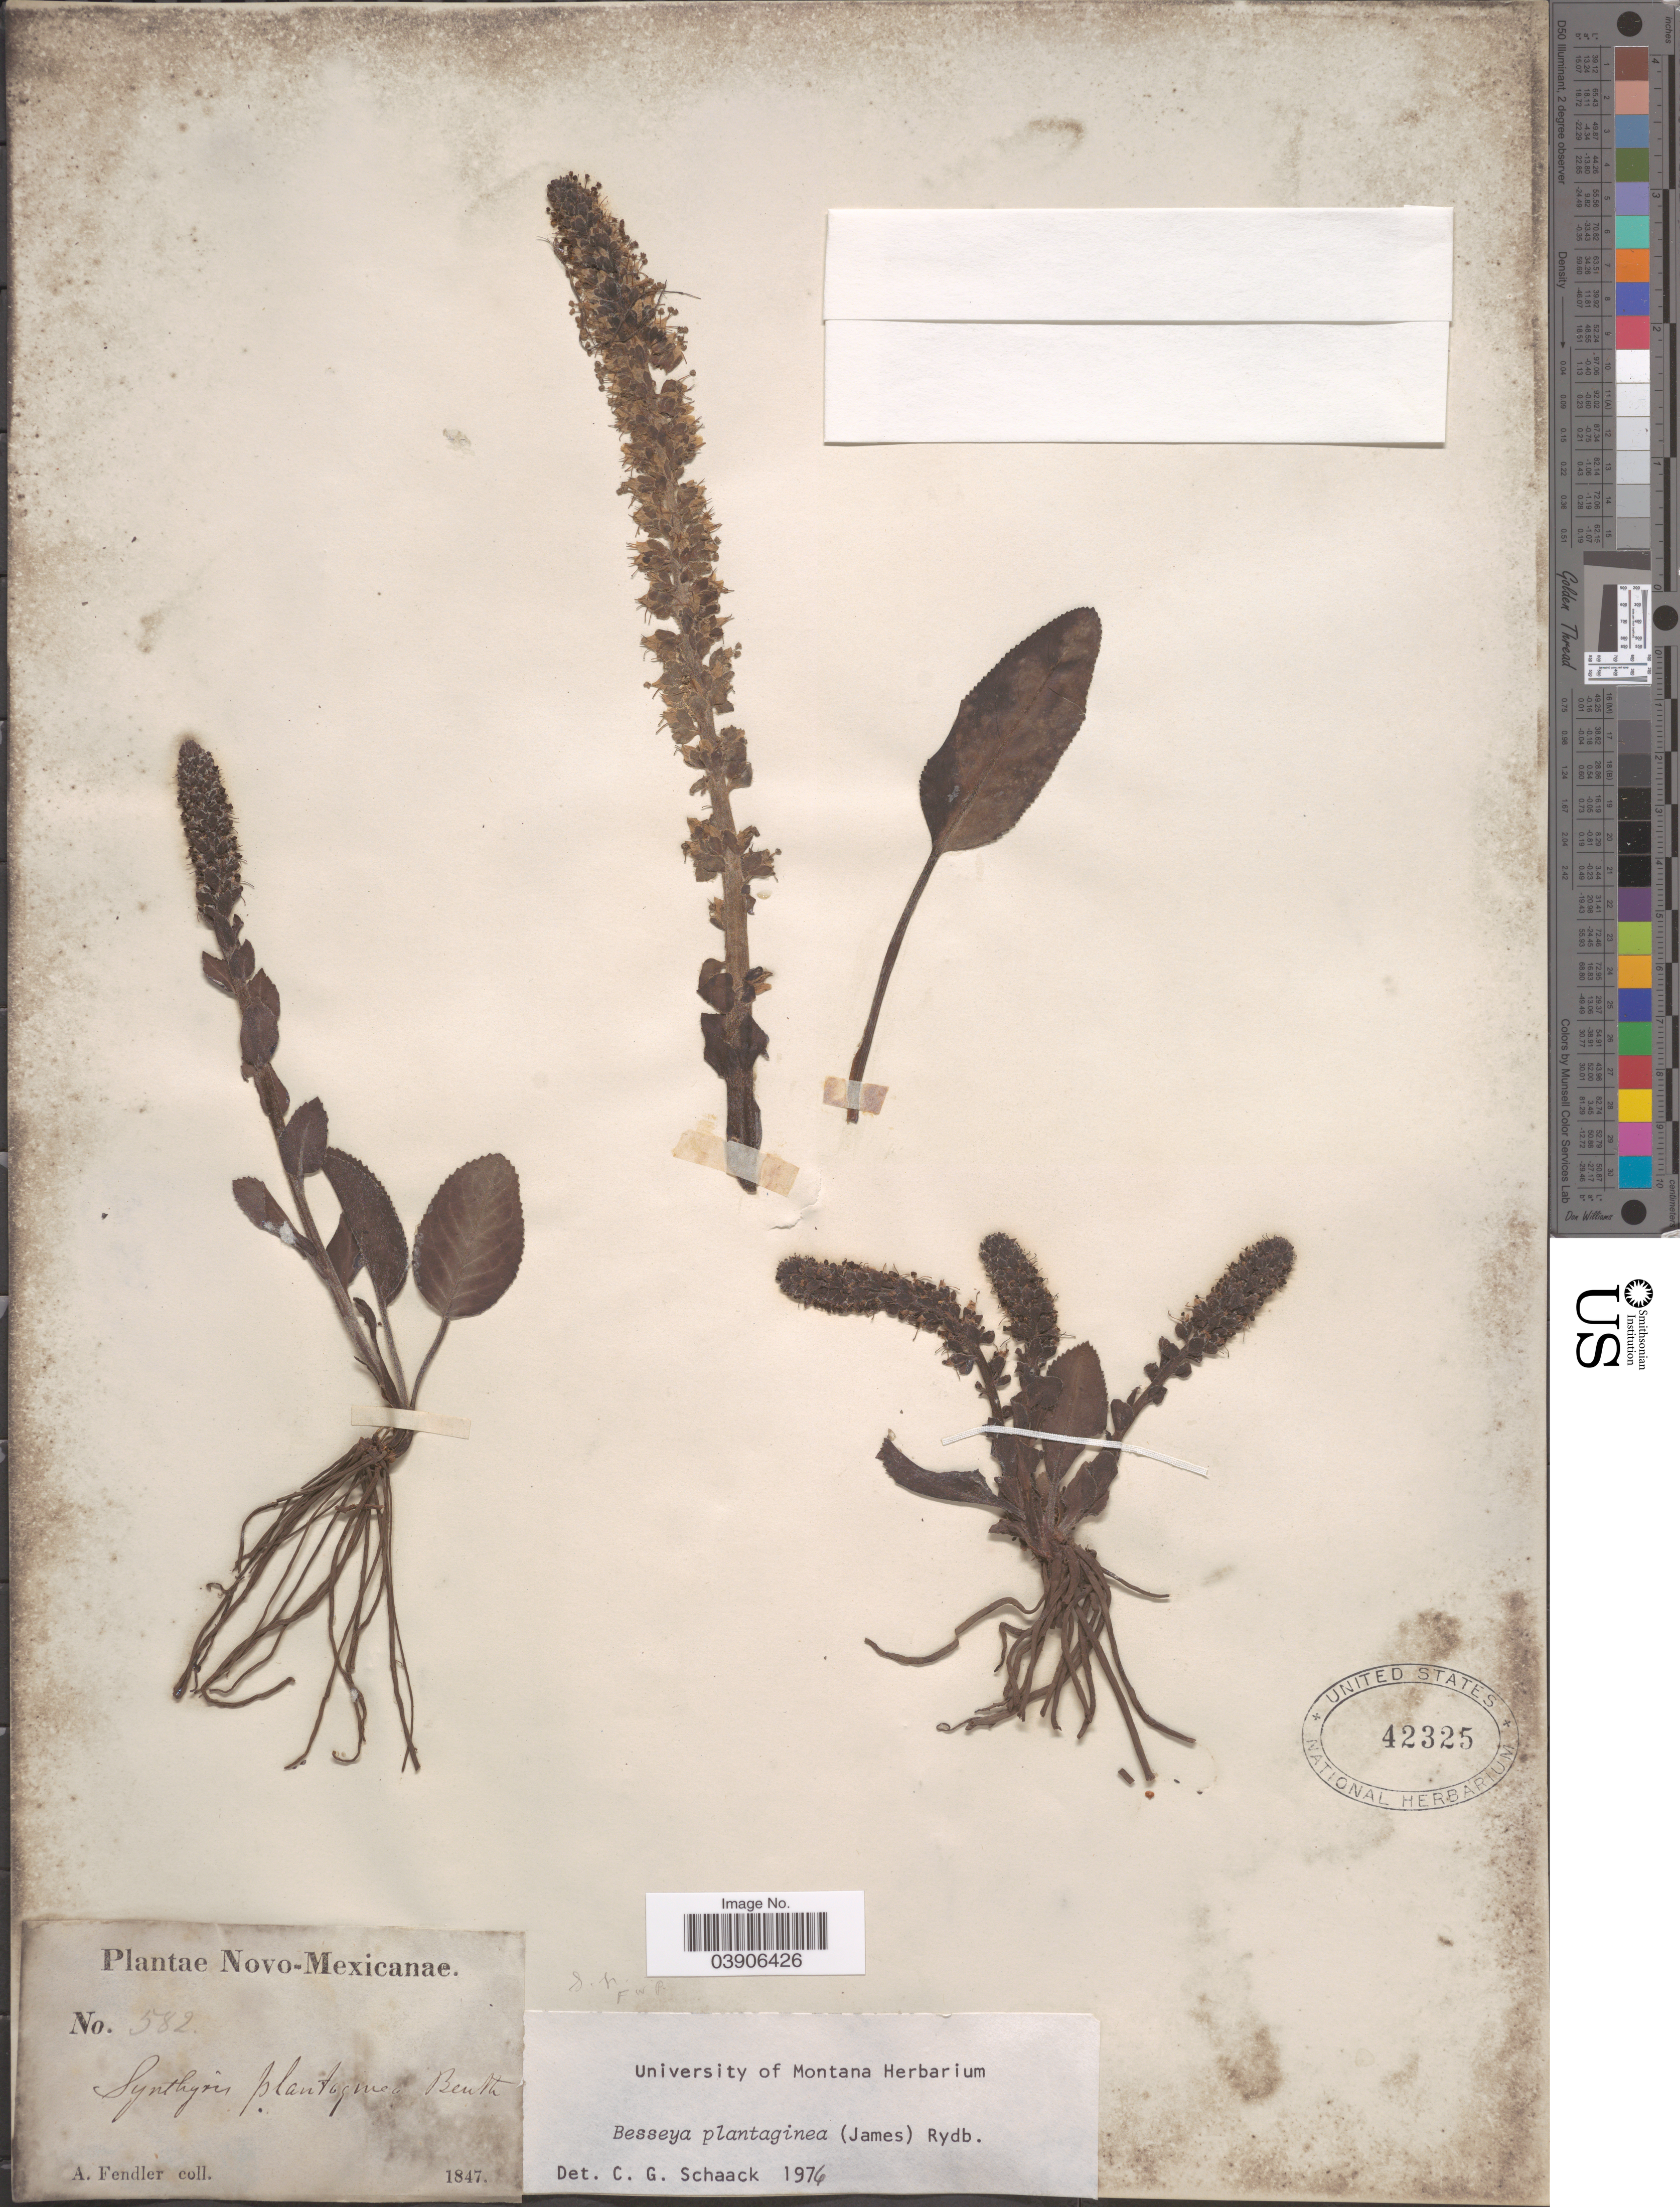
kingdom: Plantae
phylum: Tracheophyta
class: Magnoliopsida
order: Lamiales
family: Plantaginaceae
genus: Synthyris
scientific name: Synthyris plantaginea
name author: (E. James) Benth.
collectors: A. Fendler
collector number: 582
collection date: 1847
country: United States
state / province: New Mexico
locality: Novo-Mexicanae.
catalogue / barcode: US 42325